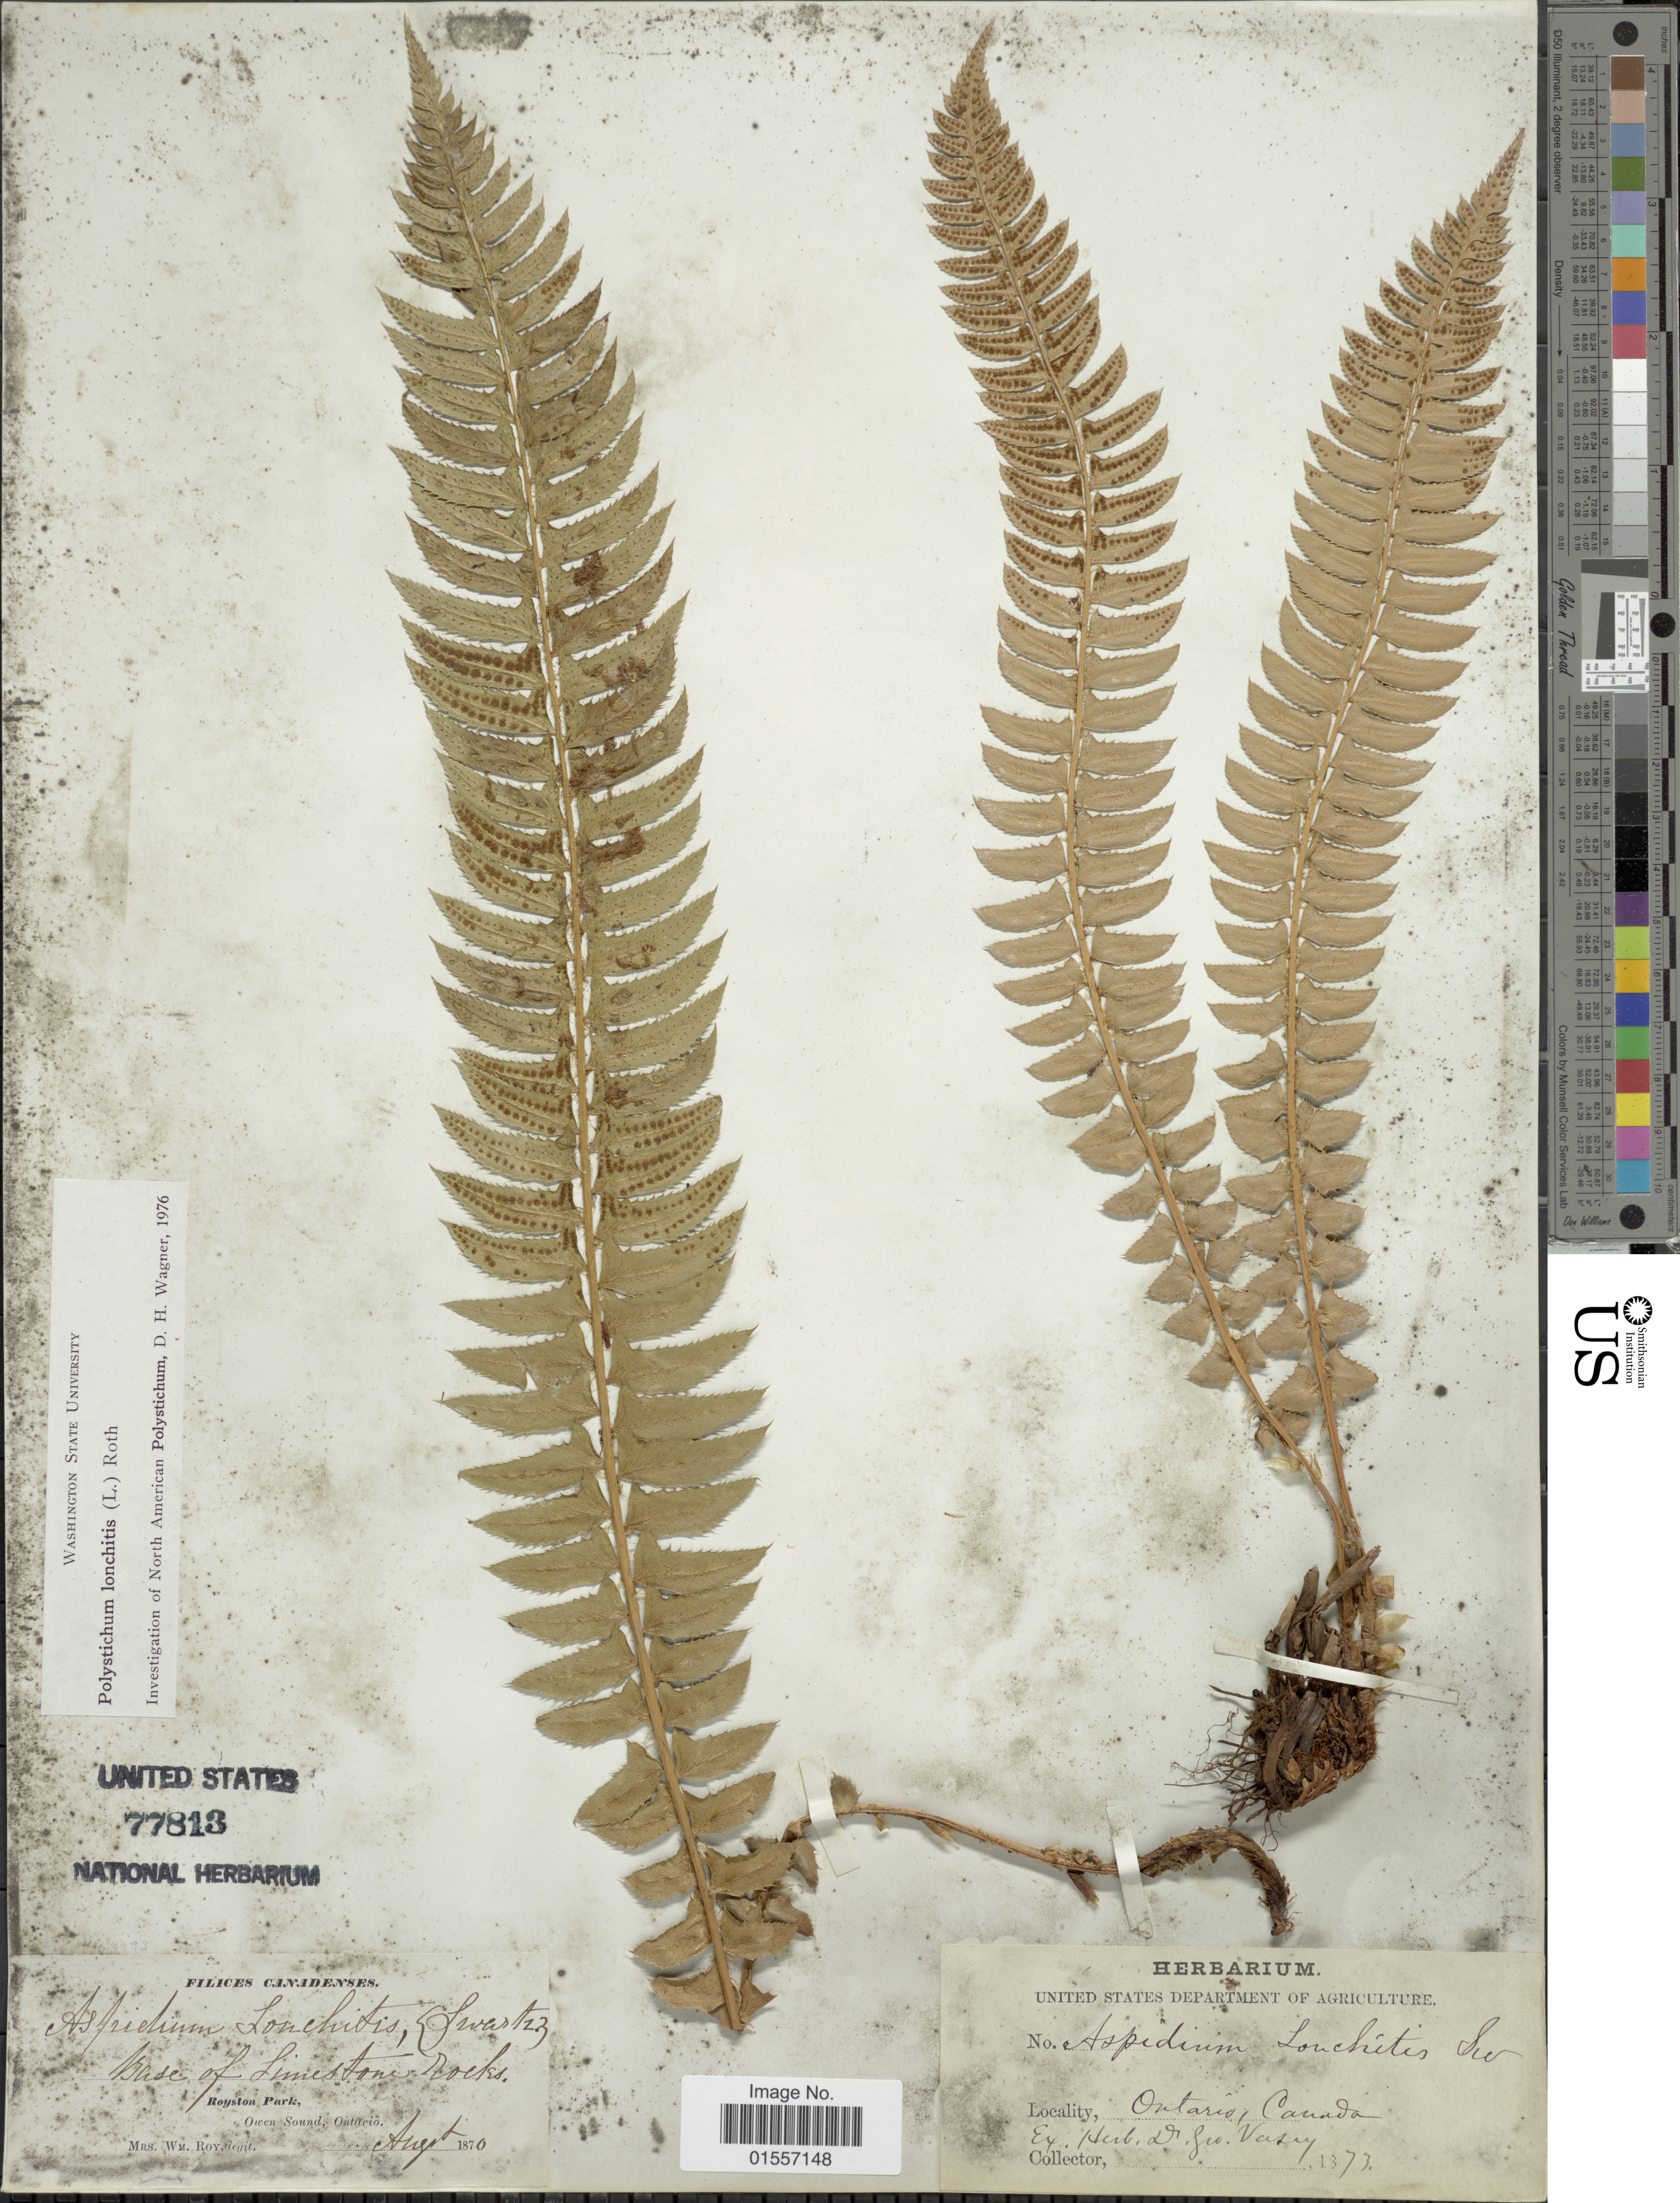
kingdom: Plantae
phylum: Tracheophyta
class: Polypodiopsida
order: Polypodiales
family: Dryopteridaceae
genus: Polystichum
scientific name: Polystichum lonchitis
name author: (Roth) L.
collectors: ex Herb. Dr. Geo Vasey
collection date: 1873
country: Canada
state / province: Ontario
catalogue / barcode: US 77813-2